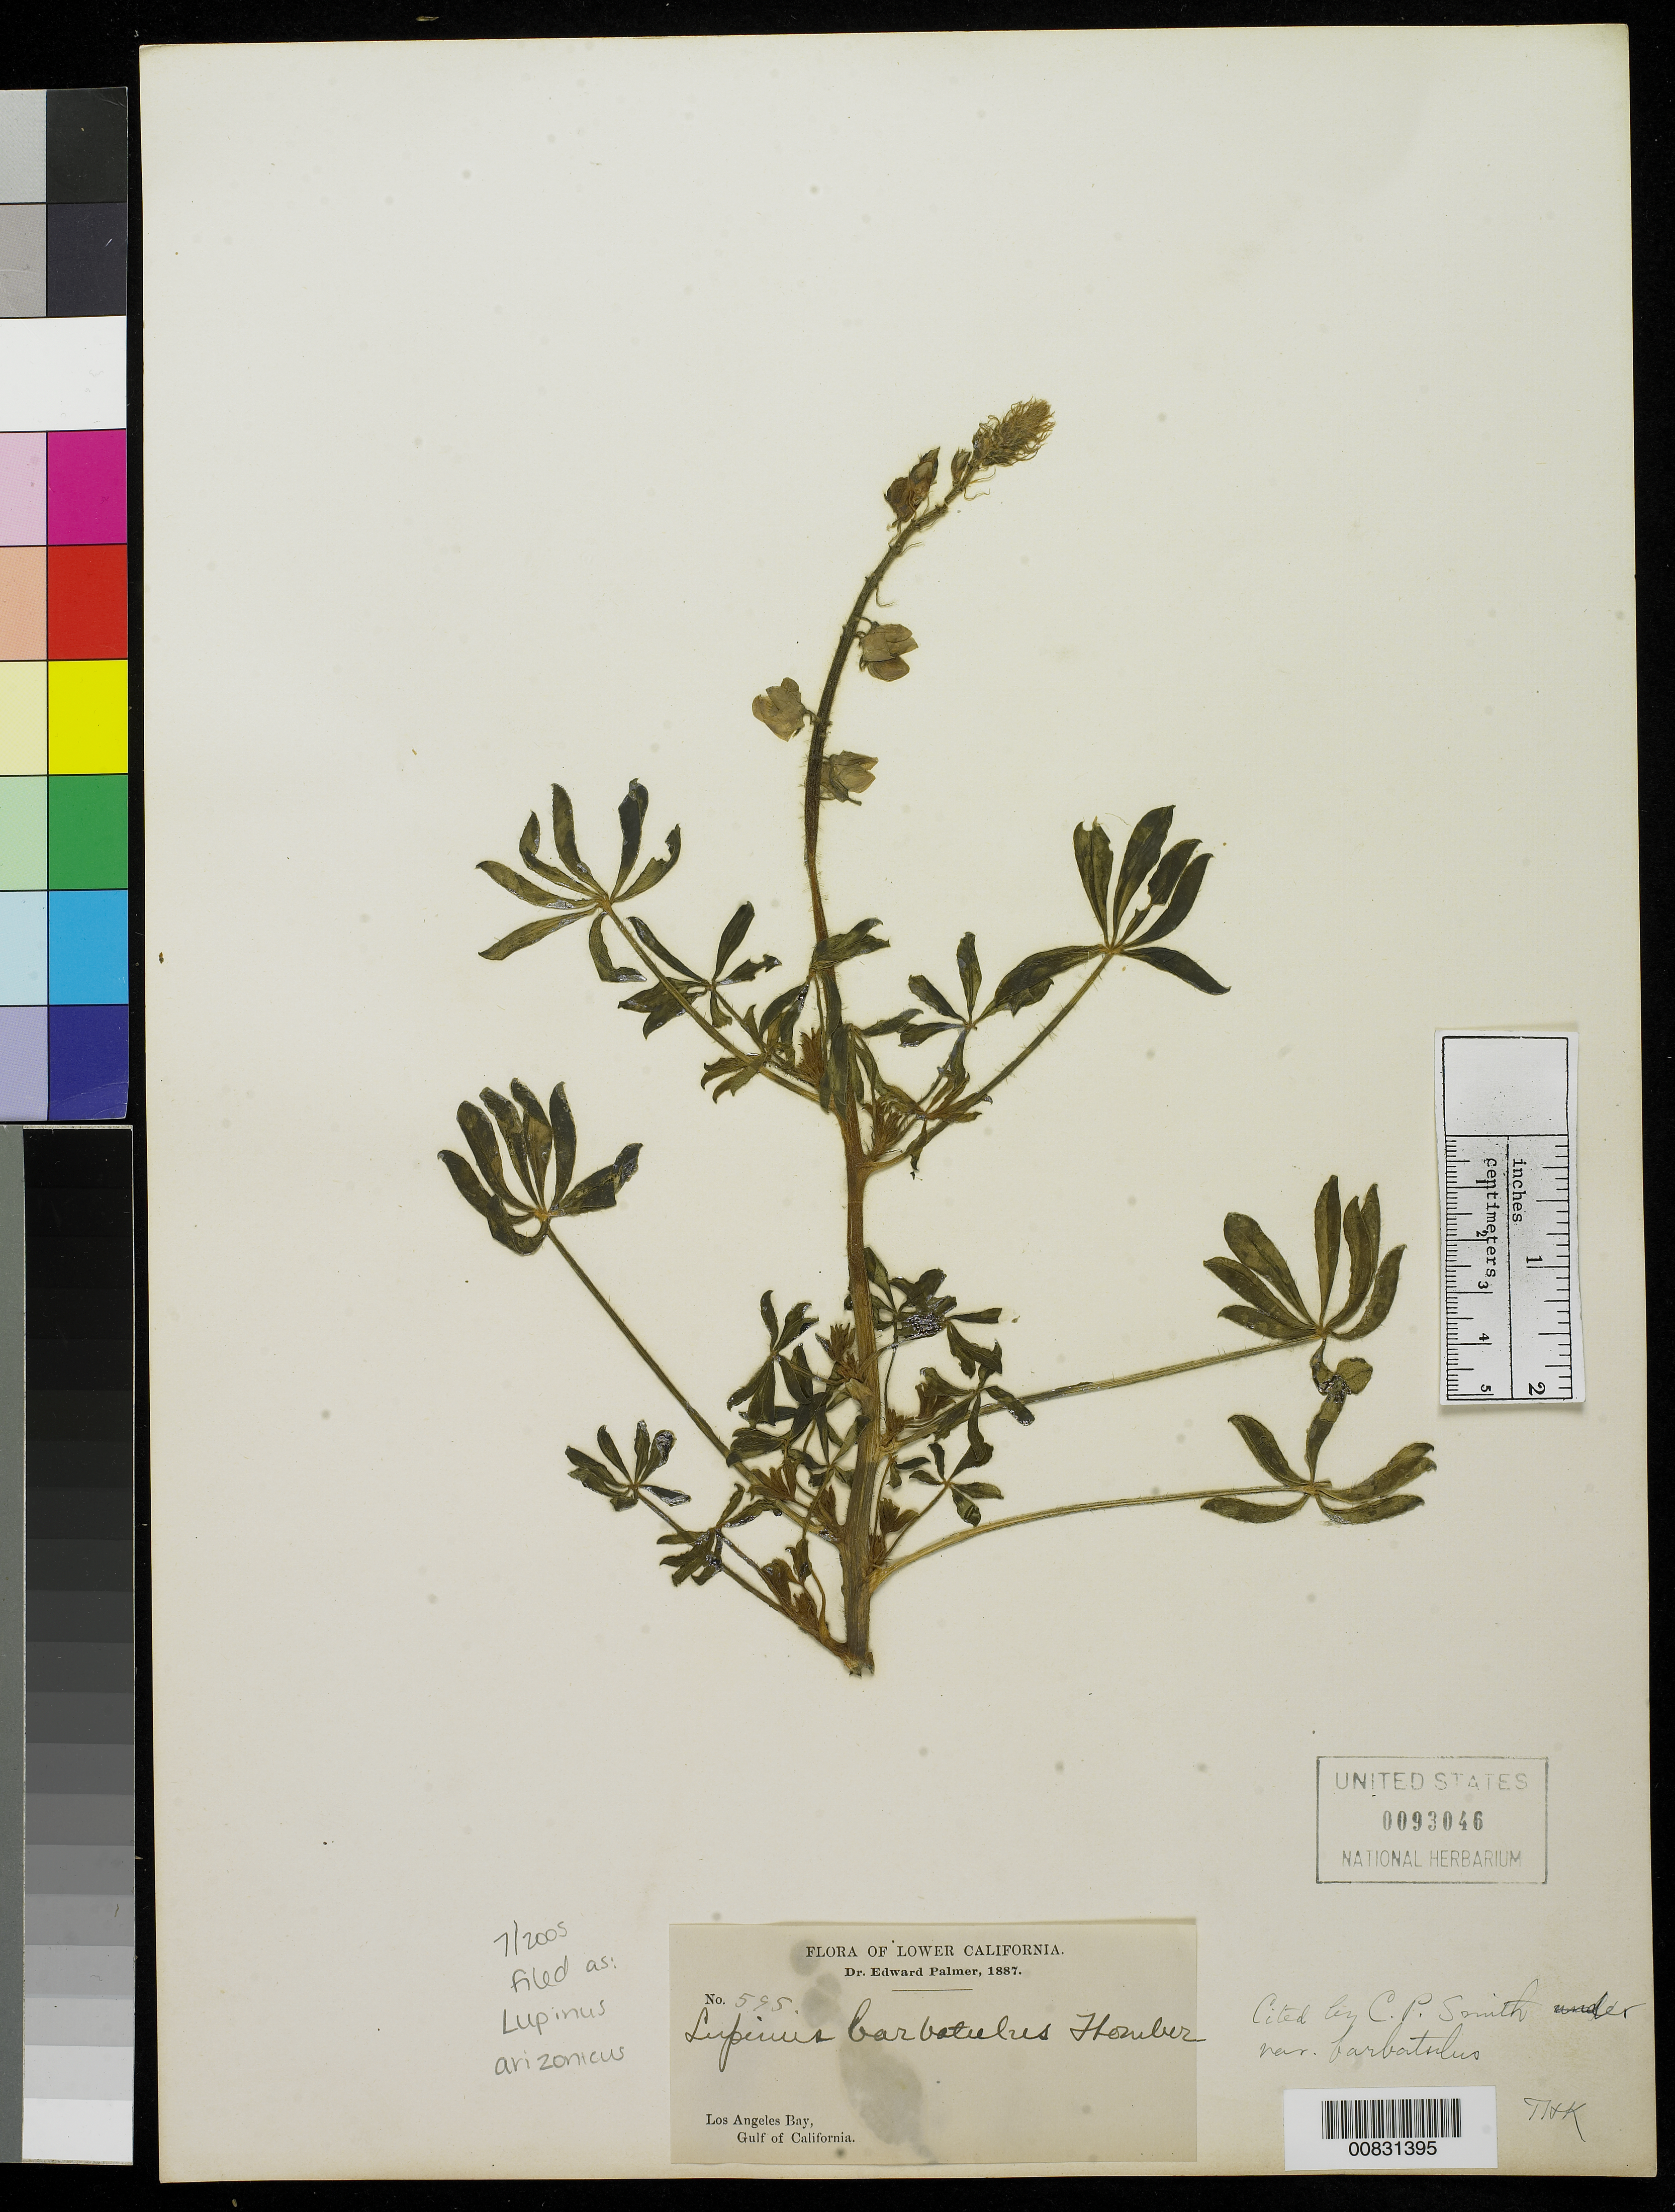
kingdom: Plantae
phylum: Tracheophyta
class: Magnoliopsida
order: Fabales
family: Fabaceae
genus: Lupinus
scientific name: Lupinus arizonicus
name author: (S. Watson) S. Watson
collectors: E. Palmer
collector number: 595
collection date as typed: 1887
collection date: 1887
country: Mexico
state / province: Baja California Norte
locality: Los Angeles Bay, Gulf of California, Baja California.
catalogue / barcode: US 93046